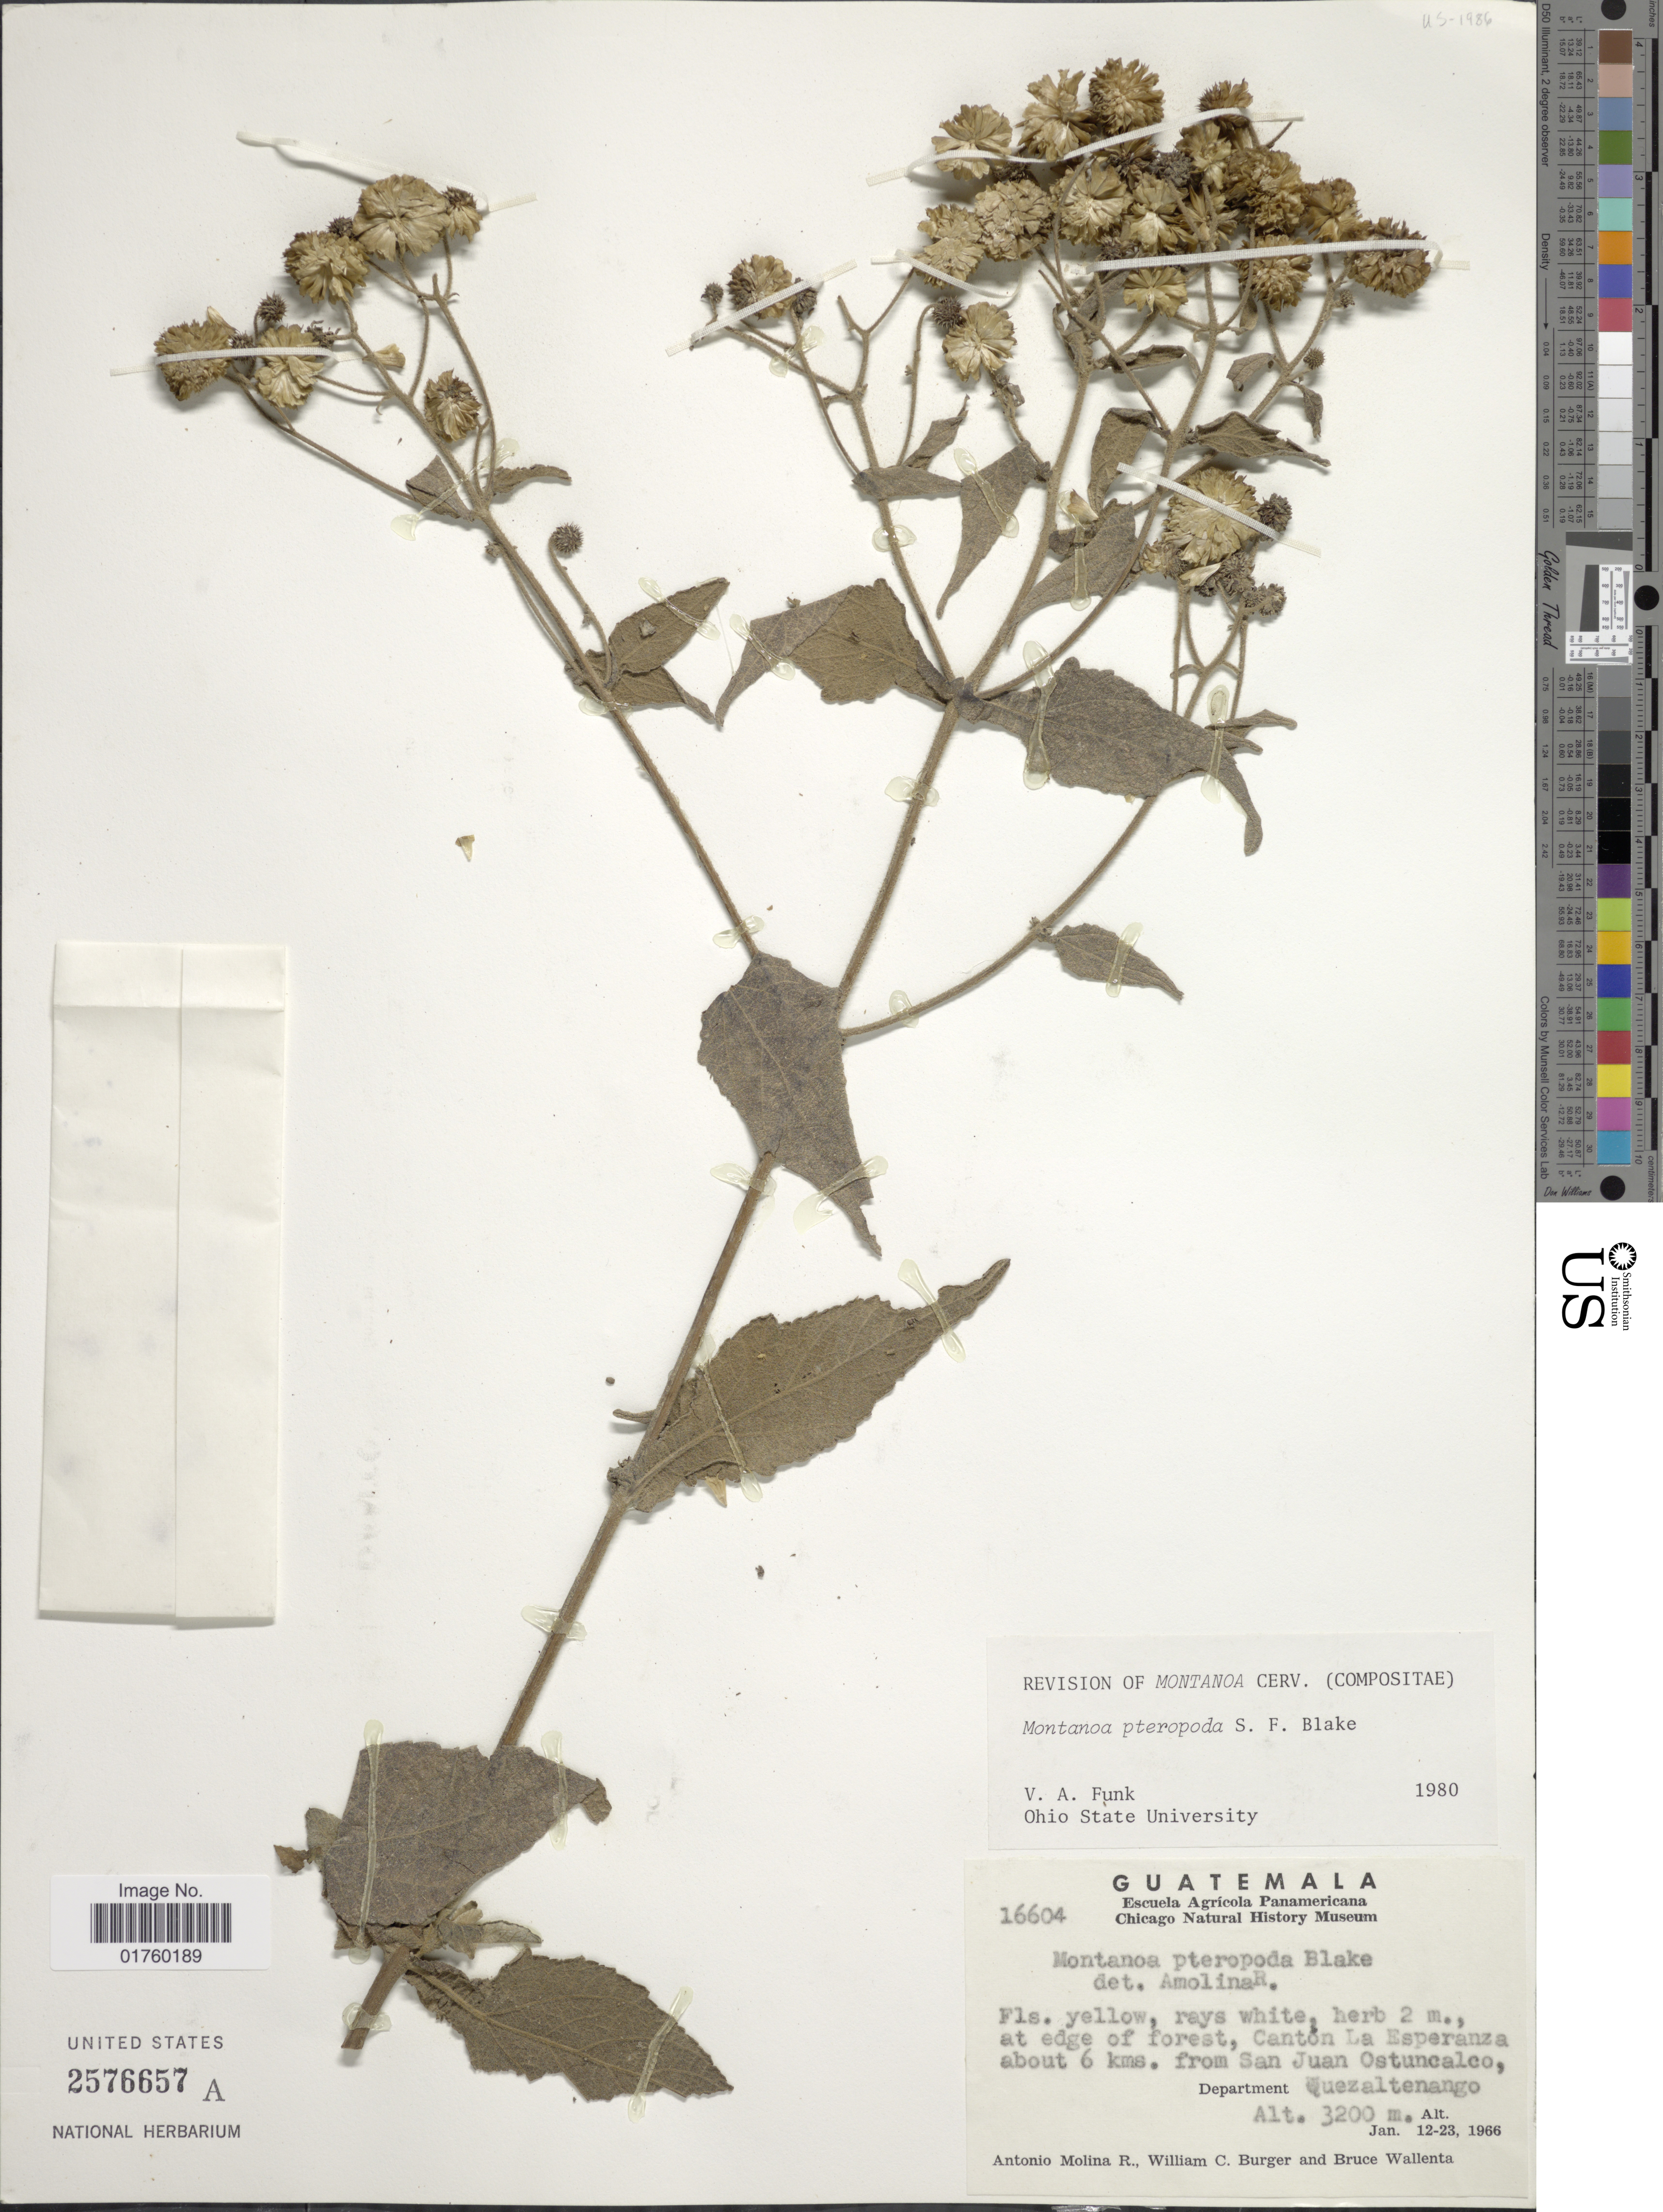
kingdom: Plantae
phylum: Tracheophyta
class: Magnoliopsida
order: Asterales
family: Asteraceae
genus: Montanoa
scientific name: Montanoa pteropoda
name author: S.F. Blake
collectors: A. Molina R., W. Burger & B. Wallenta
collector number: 16604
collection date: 1966-01-12/1966-01-23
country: Guatemala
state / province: Quetzaltenango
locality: At edge of forest, Canton La Esperanza, about 6 kms. from San Juan Ostuncalco.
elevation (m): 3200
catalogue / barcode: US 2576657A